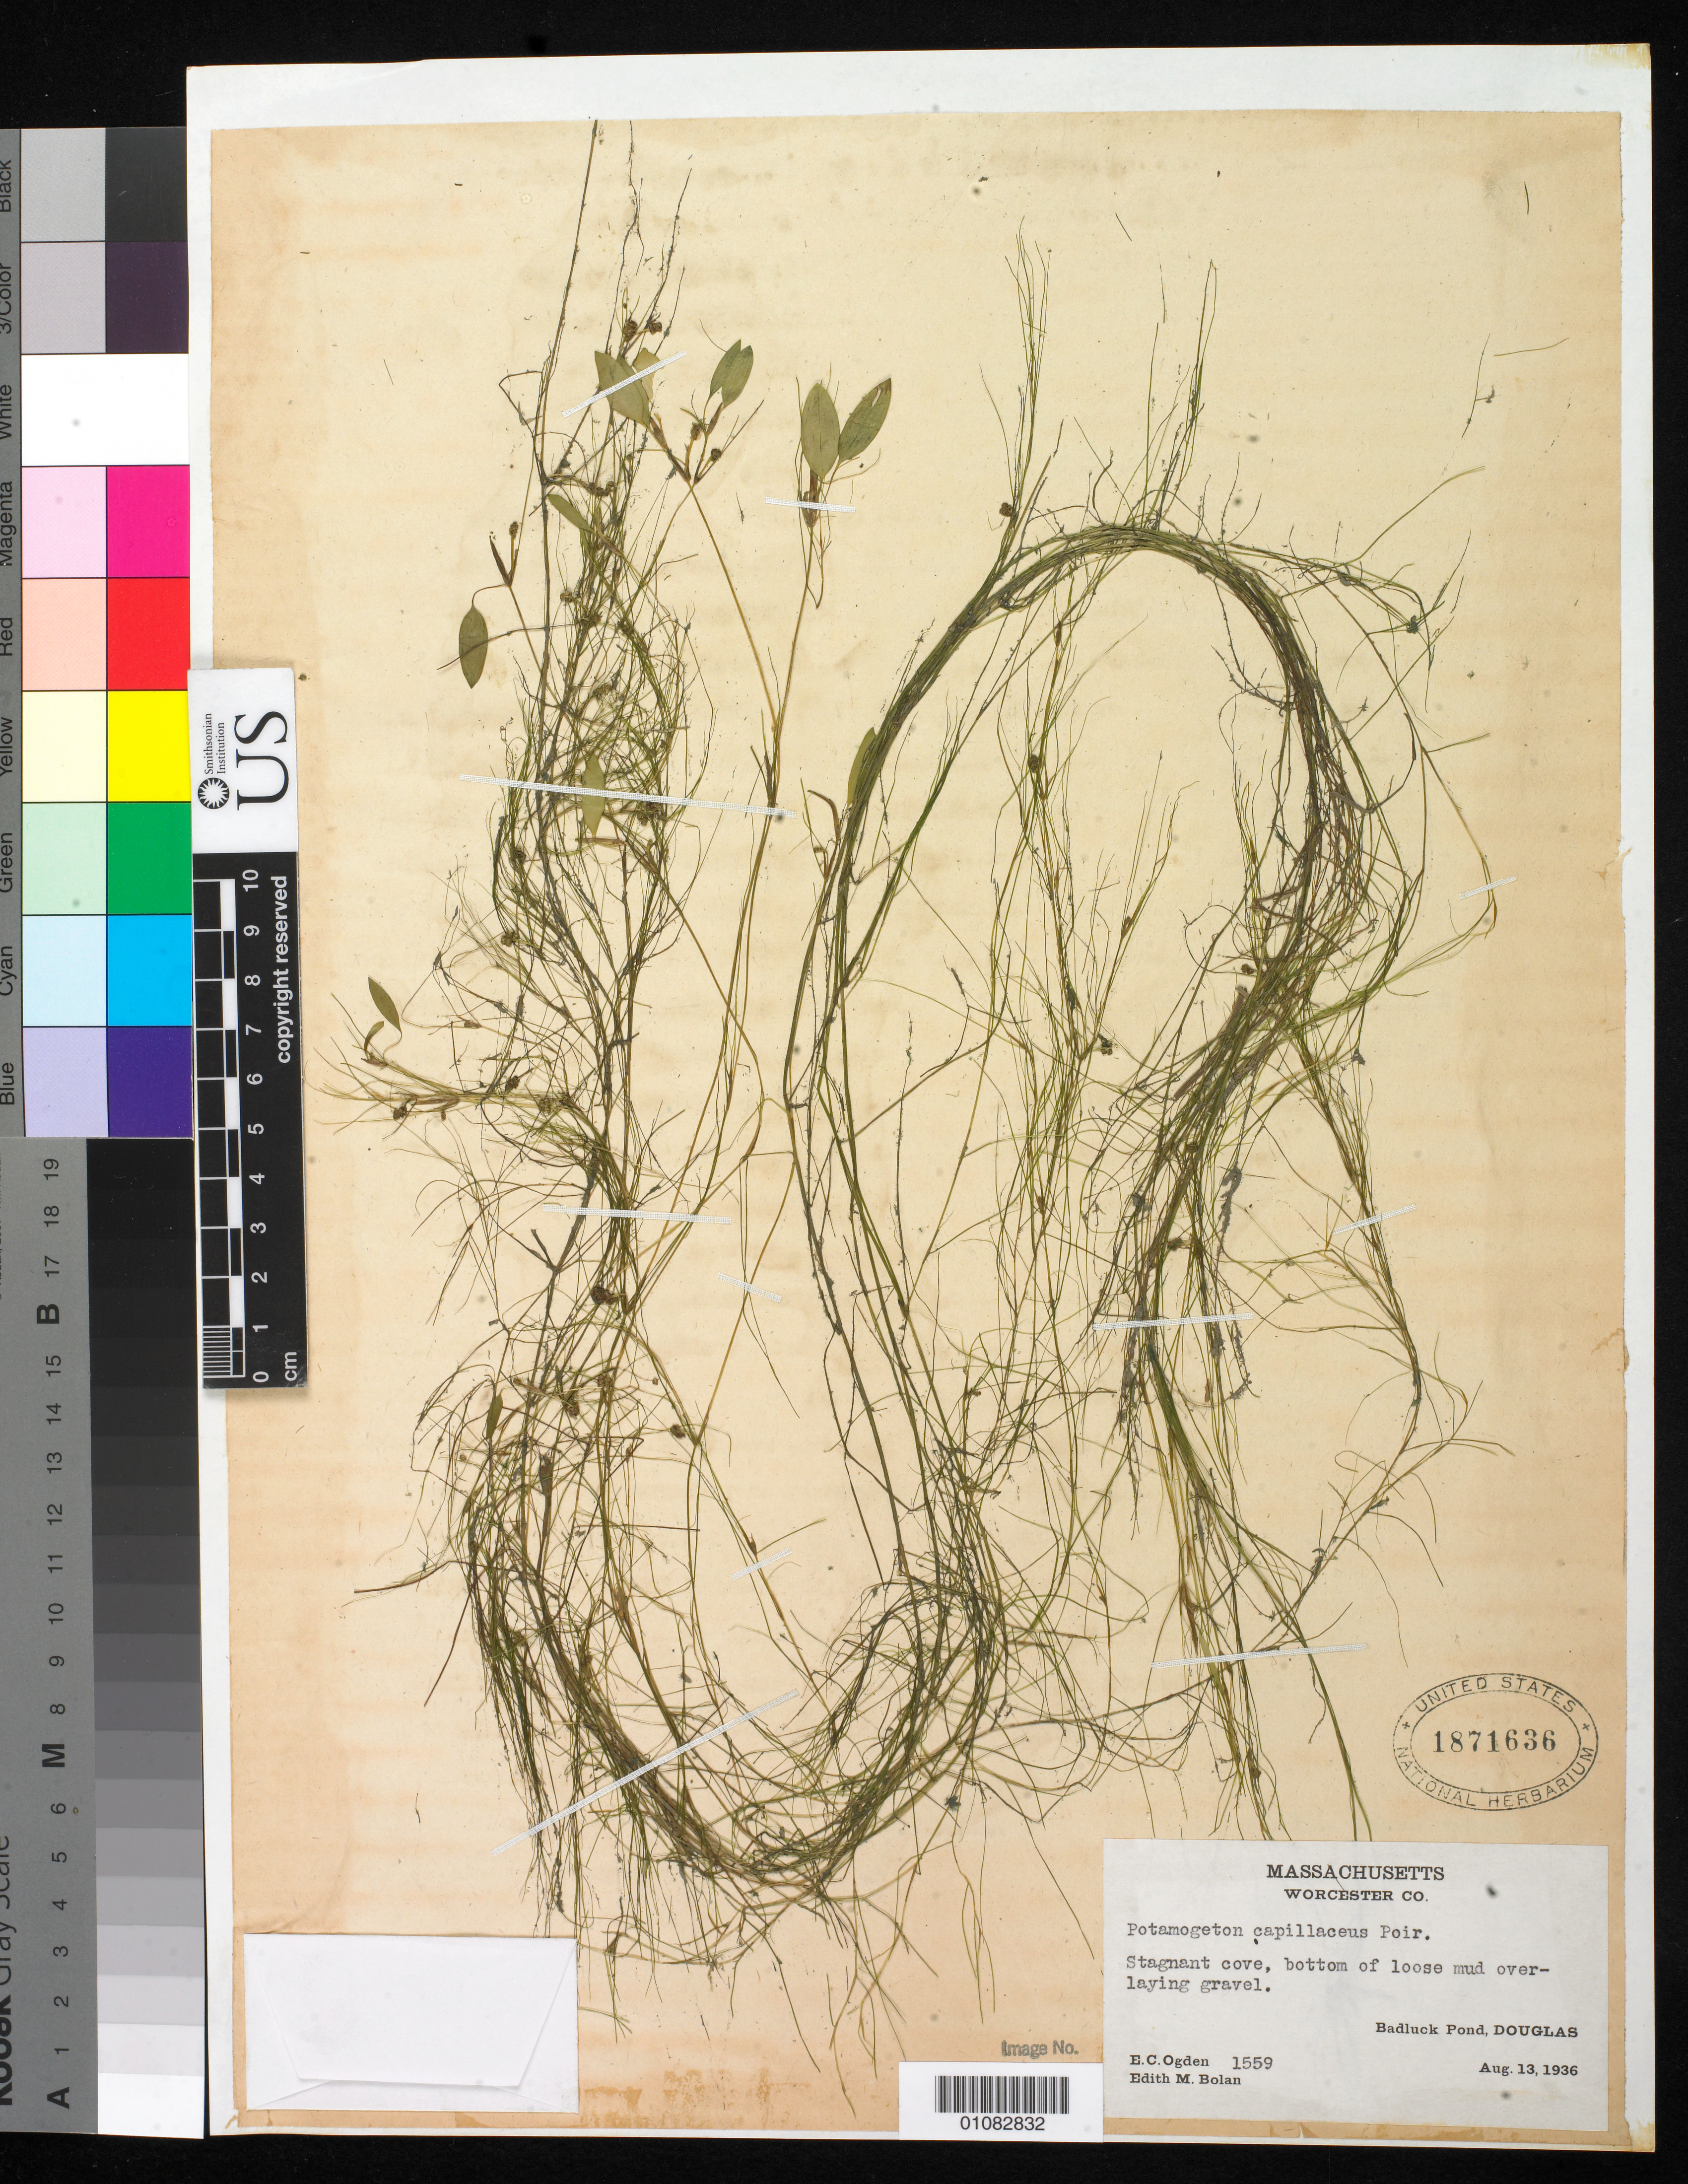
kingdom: Plantae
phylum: Tracheophyta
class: Liliopsida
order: Alismatales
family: Potamogetonaceae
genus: Potamogeton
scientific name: Potamogeton capillaceus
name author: Poir.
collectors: E. Ogden & E. Bolan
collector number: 1559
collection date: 1936-08-13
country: United States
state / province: Massachusetts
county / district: Worcester County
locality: Douglas, Badluck Pond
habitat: Stagnant cove, bottom of loose mud overlaying gravel.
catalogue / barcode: US 1871636